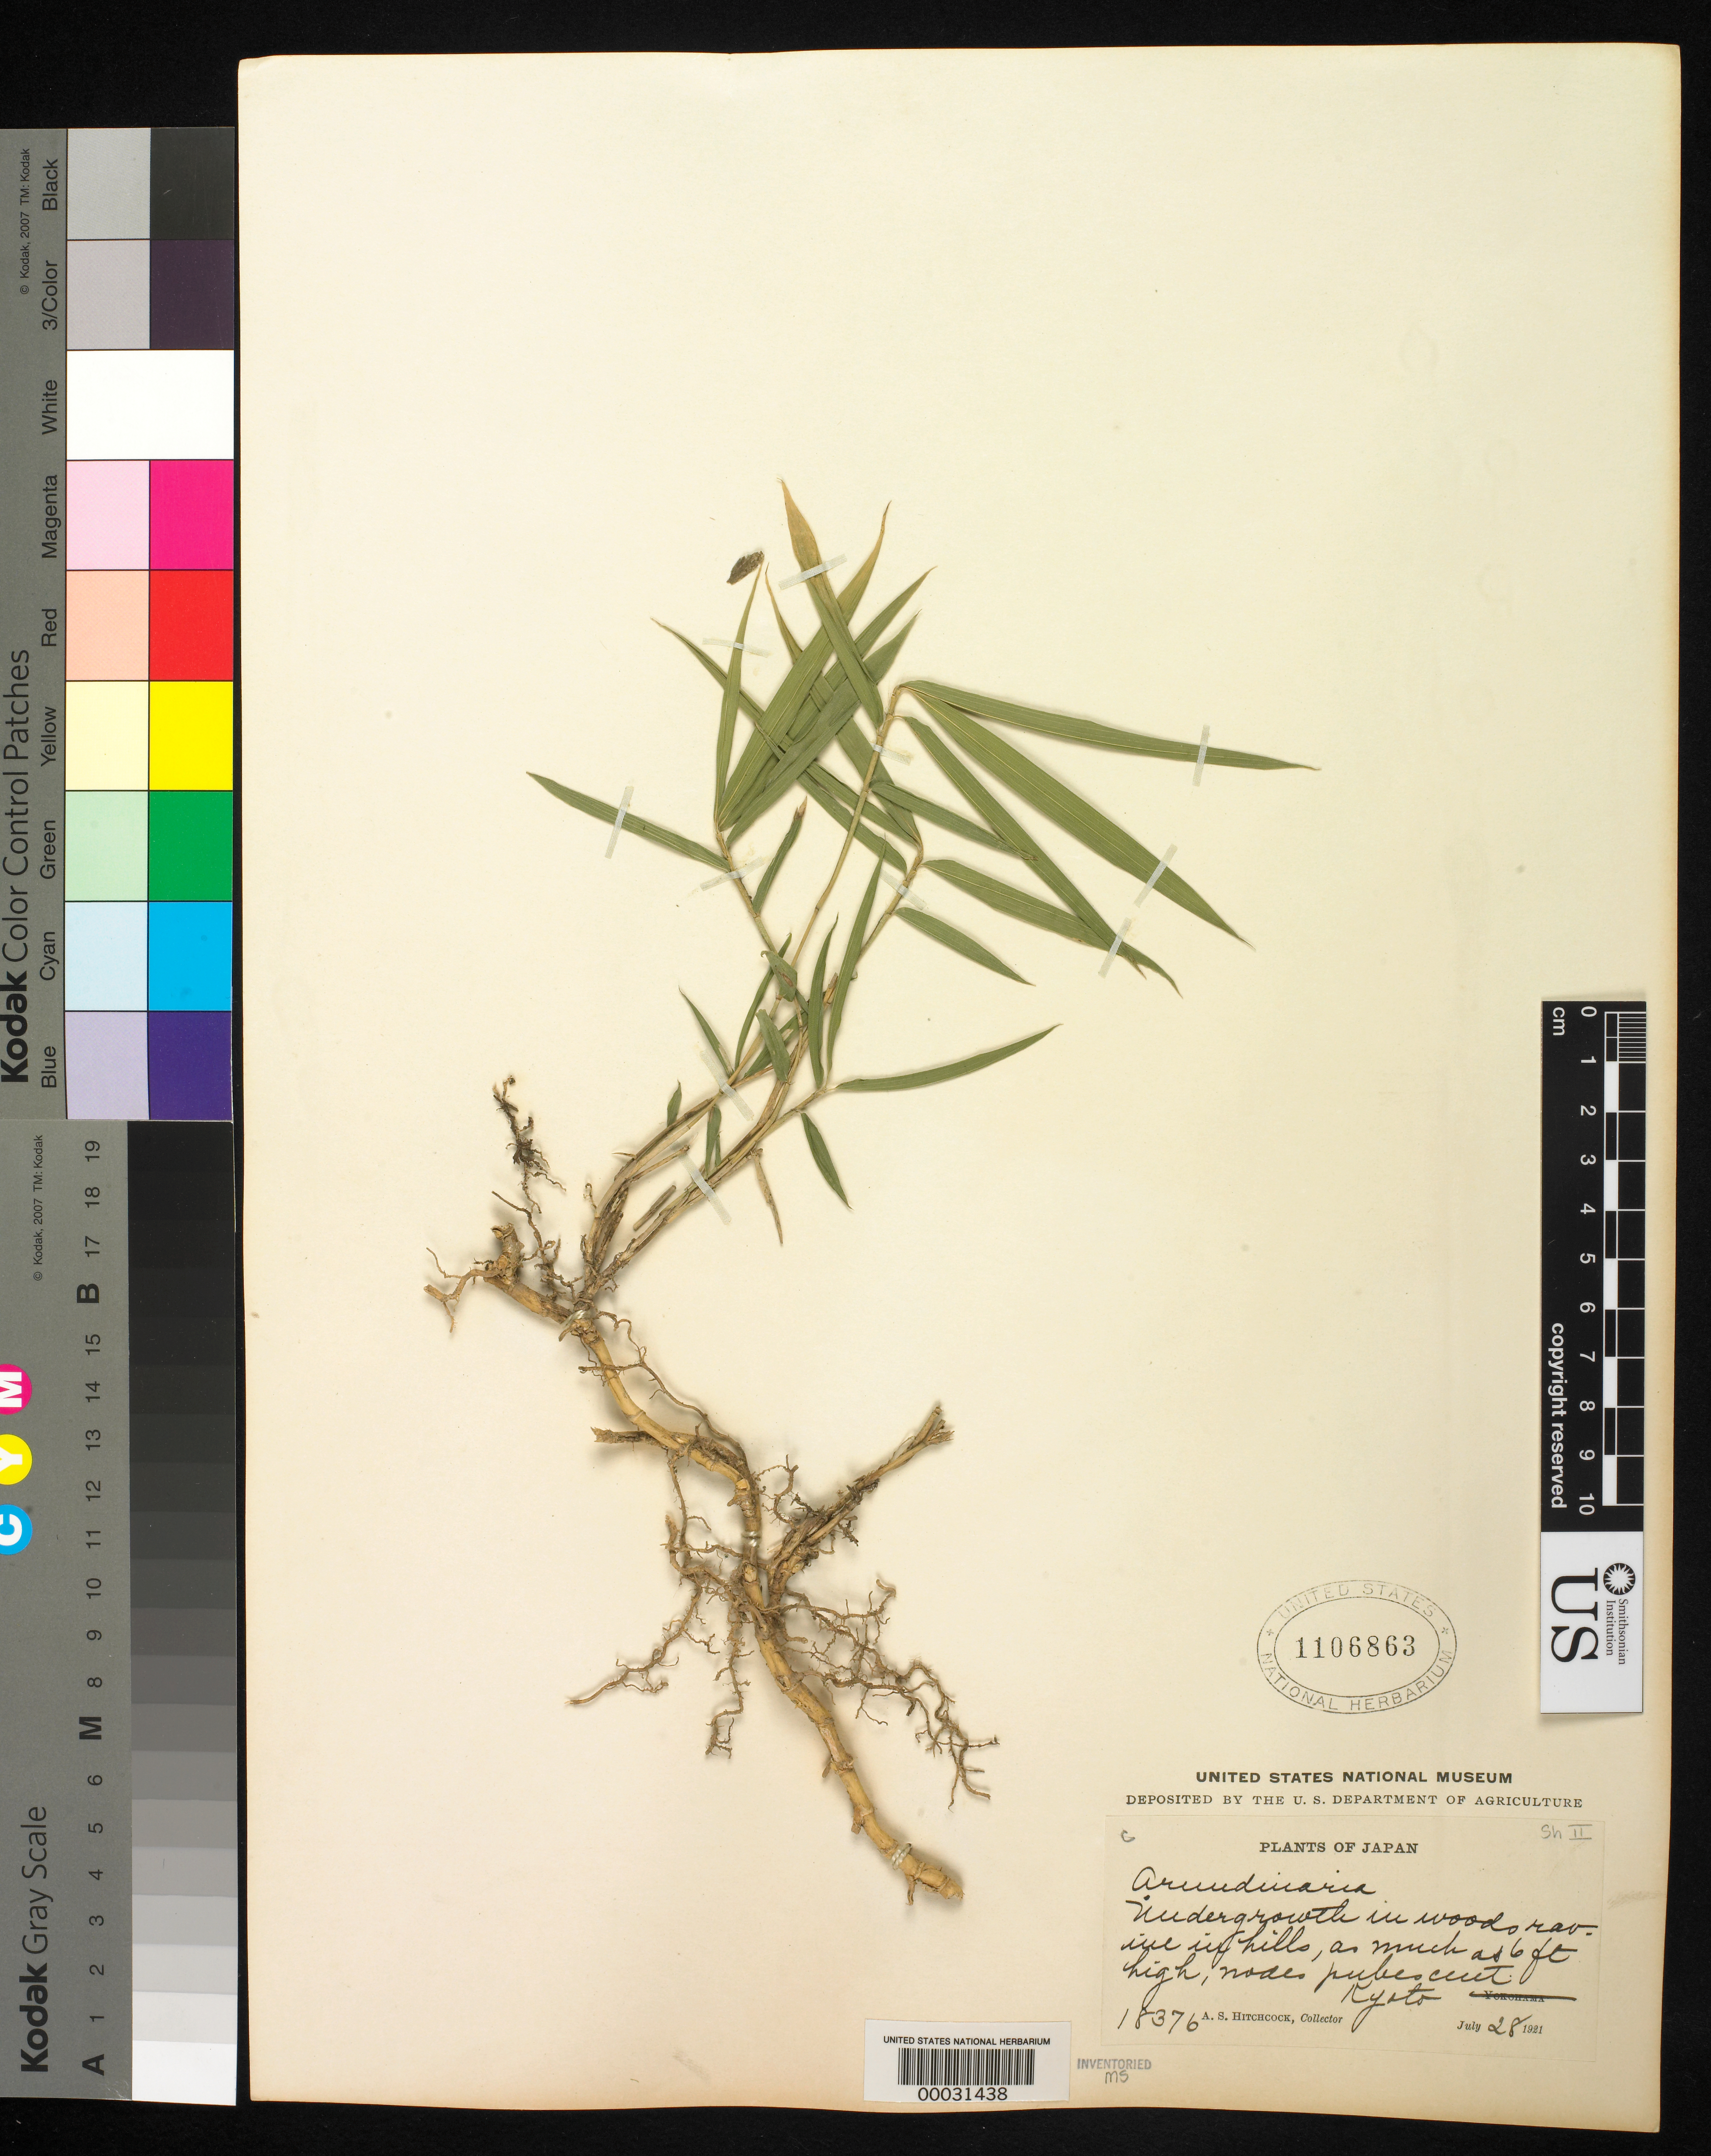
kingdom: Plantae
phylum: Tracheophyta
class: Liliopsida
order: Poales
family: Poaceae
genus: Pleioblastus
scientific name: Pleioblastus fortunei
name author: (Van Houtte) Nakai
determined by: Poaceae Reorganization Project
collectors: A. S. Hitchcock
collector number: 18376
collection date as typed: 28 Jul 1921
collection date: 1921-07-28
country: Japan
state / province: Kyoto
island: Honshu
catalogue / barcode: US 1106863